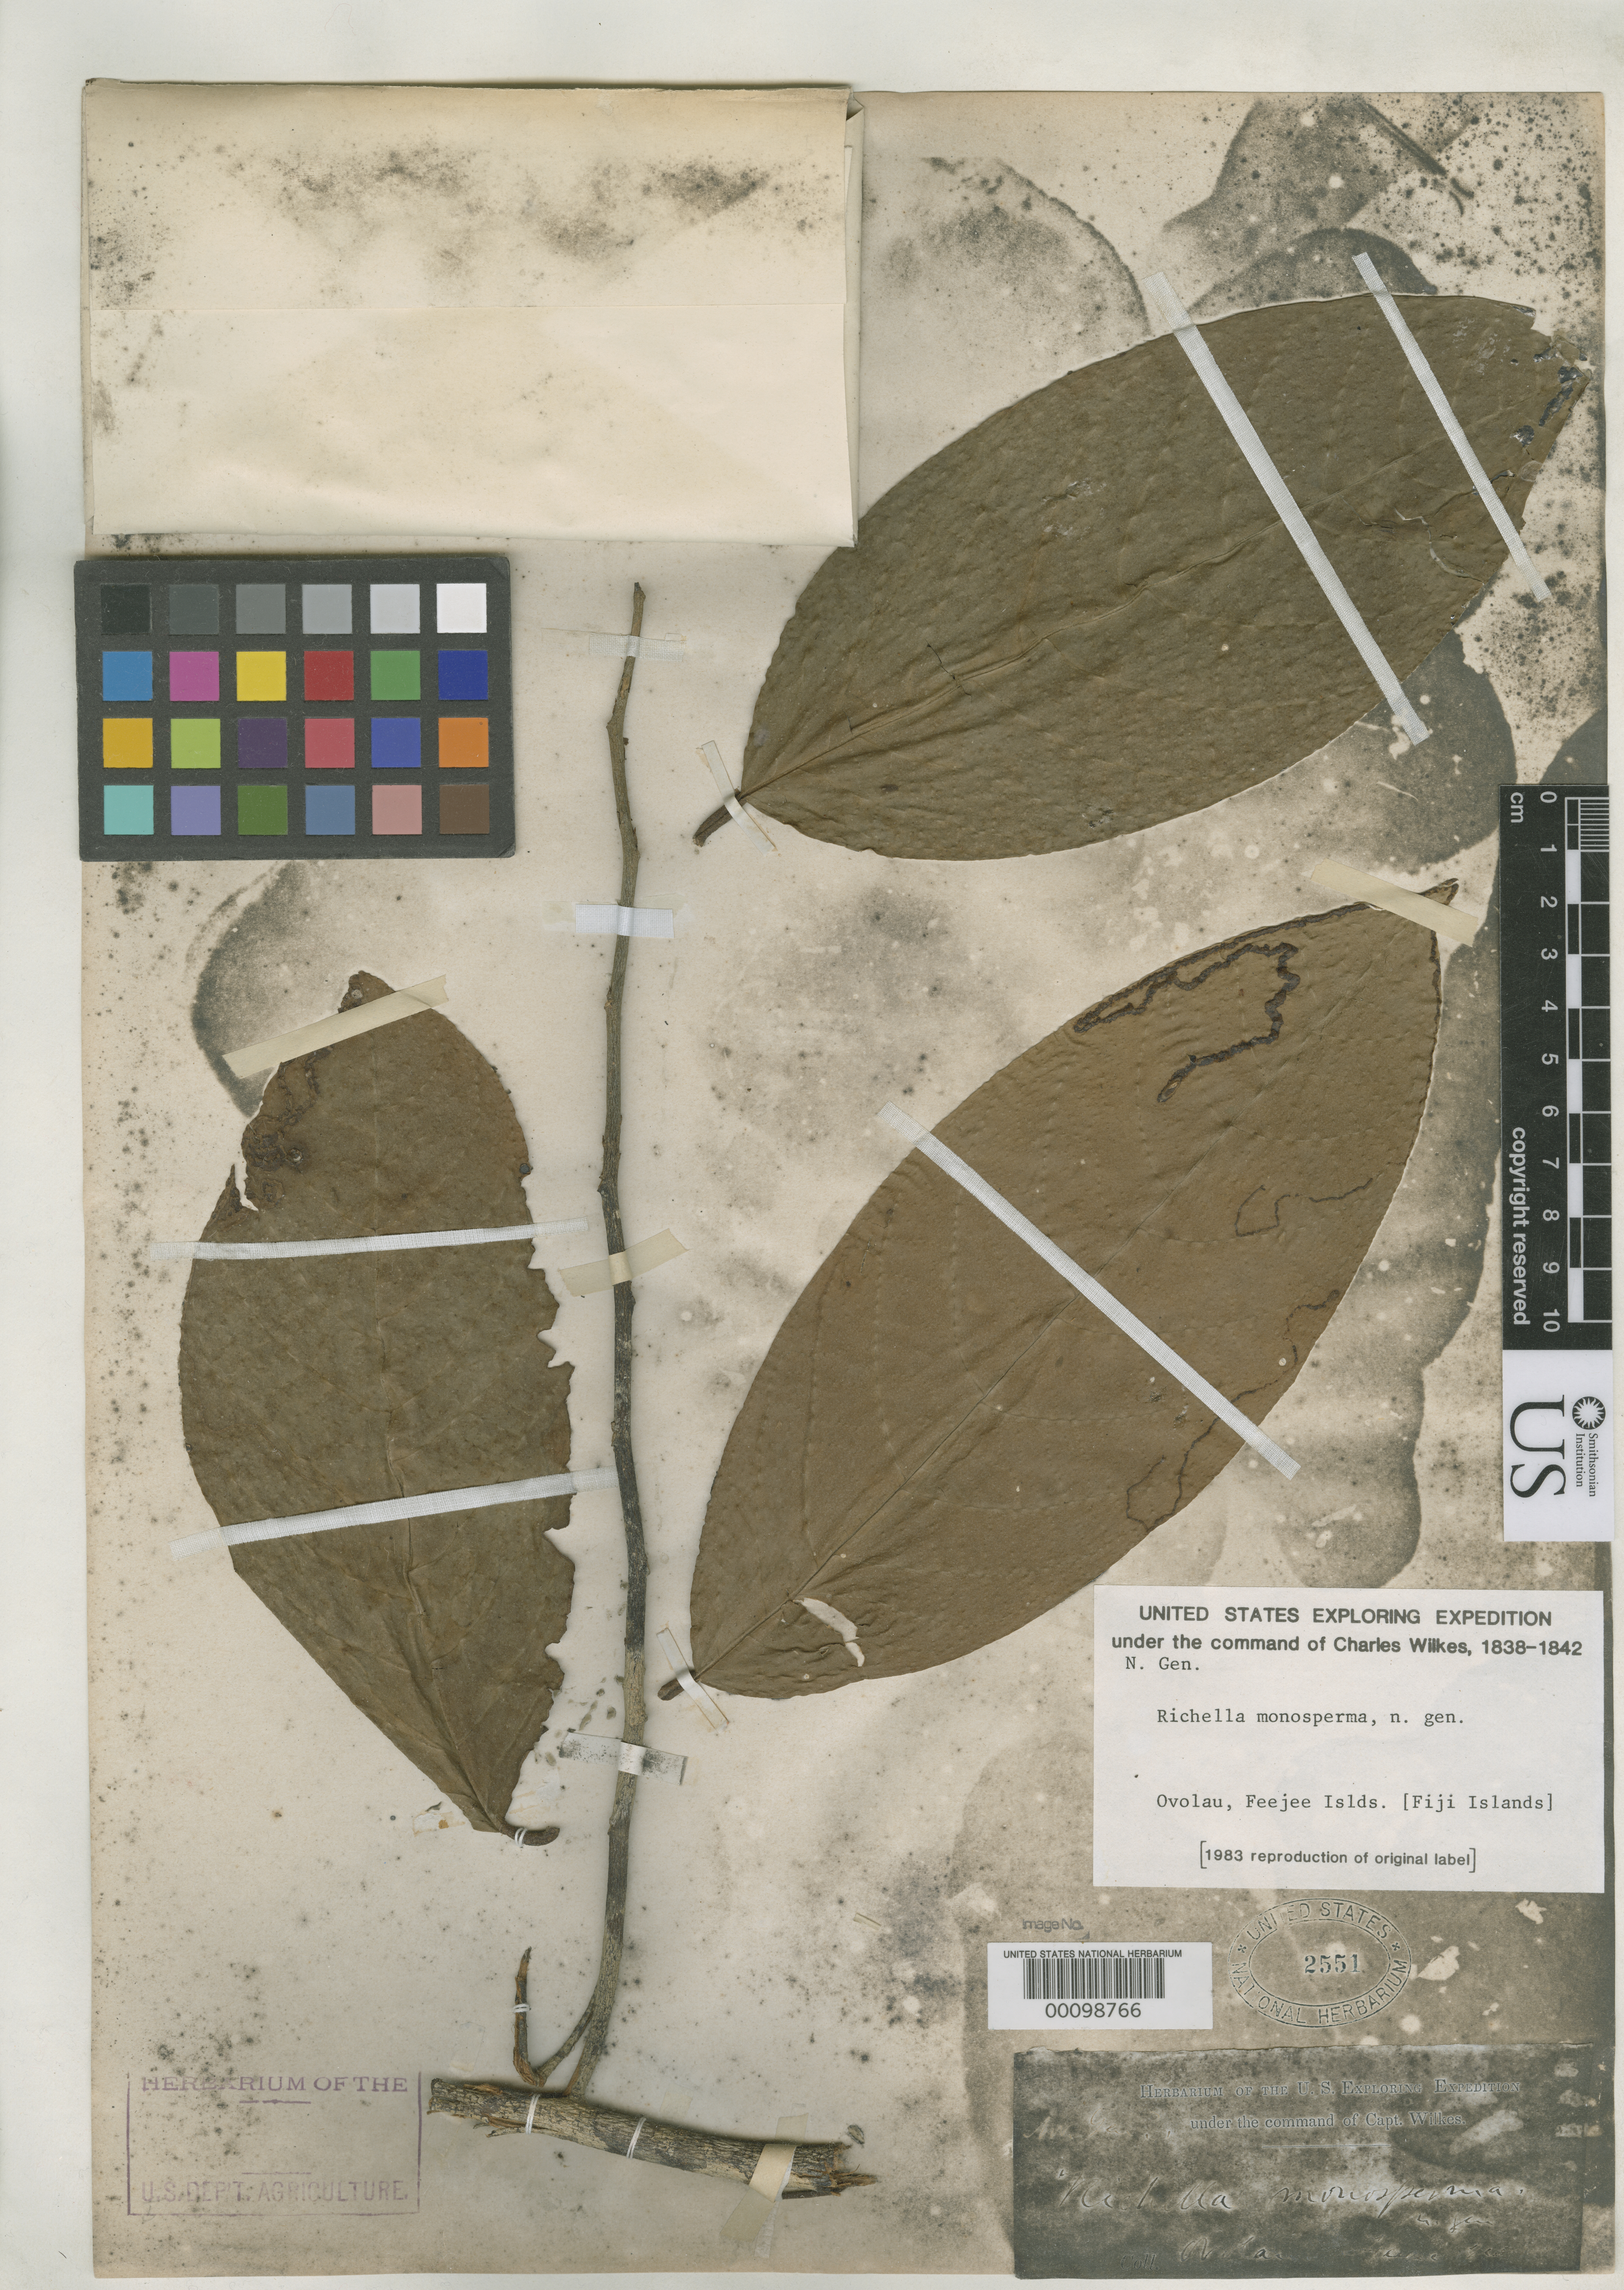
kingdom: Plantae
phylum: Tracheophyta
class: Magnoliopsida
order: Magnoliales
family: Annonaceae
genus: Richella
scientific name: Richella monosperma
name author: A. Gray in Wilkes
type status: Holotype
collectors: Wilkes Explor. Exped.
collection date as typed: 1840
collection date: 1840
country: Fiji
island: Ovalau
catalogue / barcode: US 2551